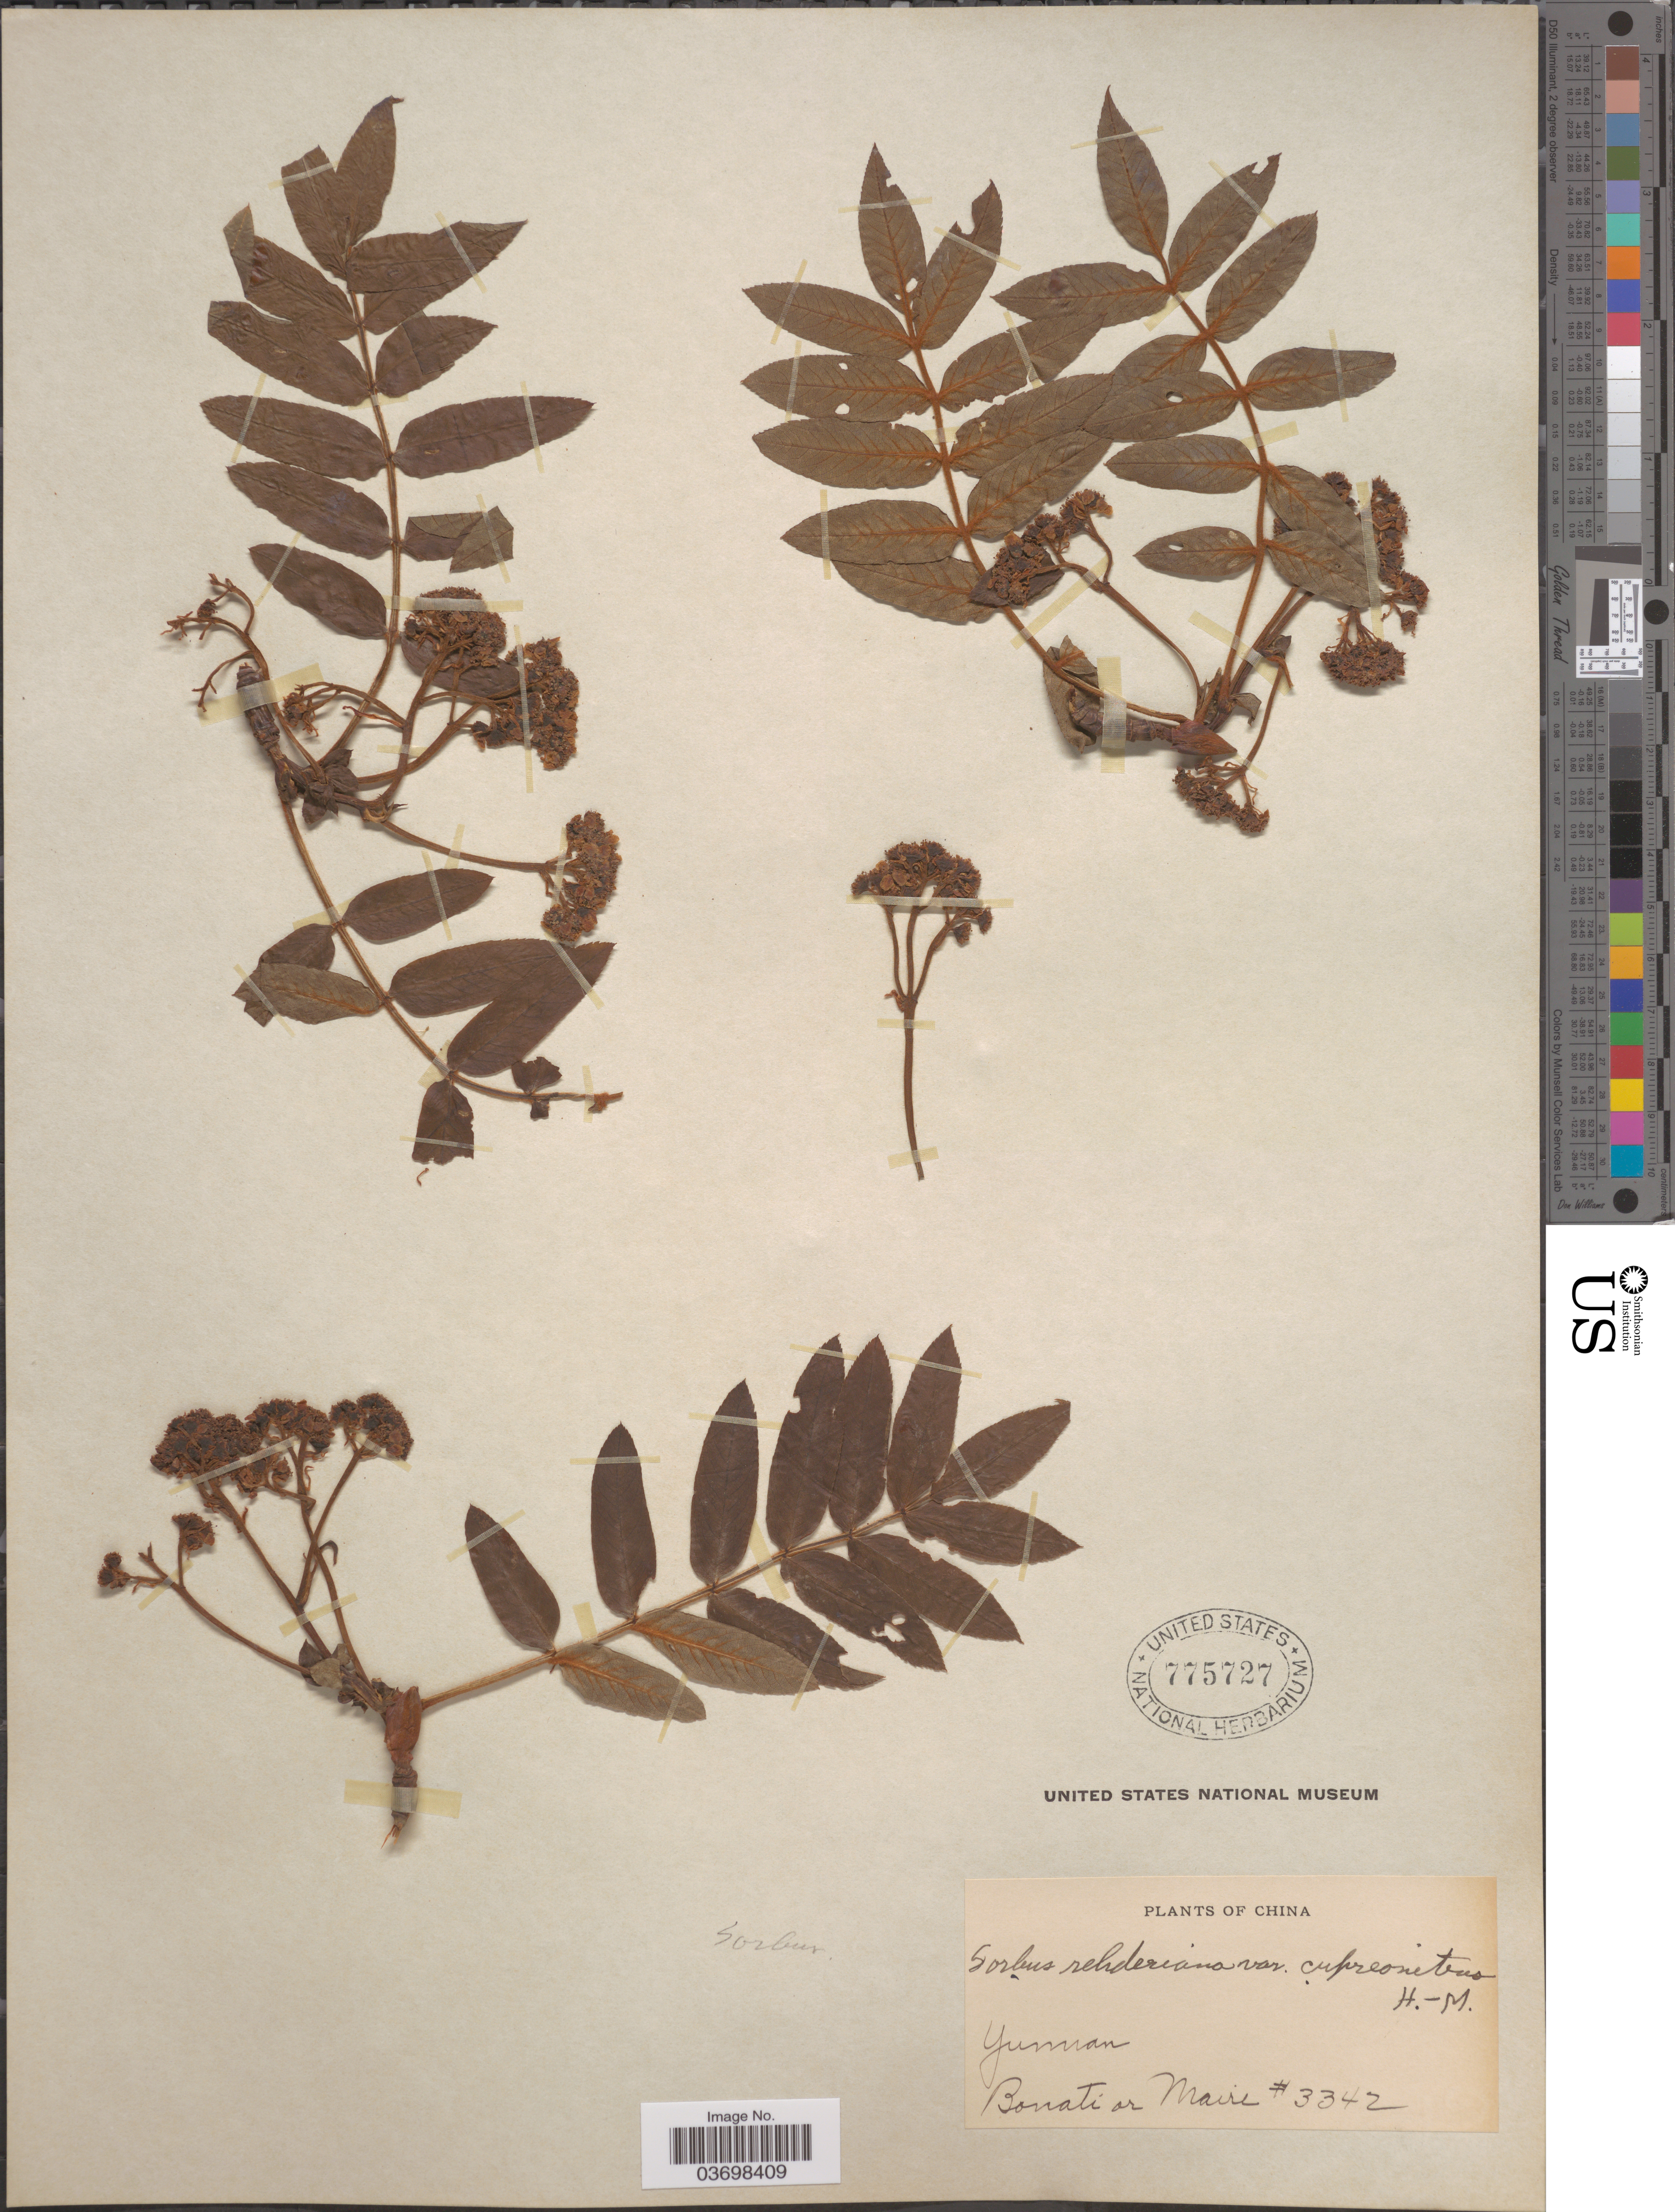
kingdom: Plantae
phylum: Tracheophyta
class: Magnoliopsida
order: Rosales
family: Rosaceae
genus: Sorbus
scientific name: Sorbus rehderiana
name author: Koehne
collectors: -. Bonati & Maire, --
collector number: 3342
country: China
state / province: Yunnan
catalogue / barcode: US 775727